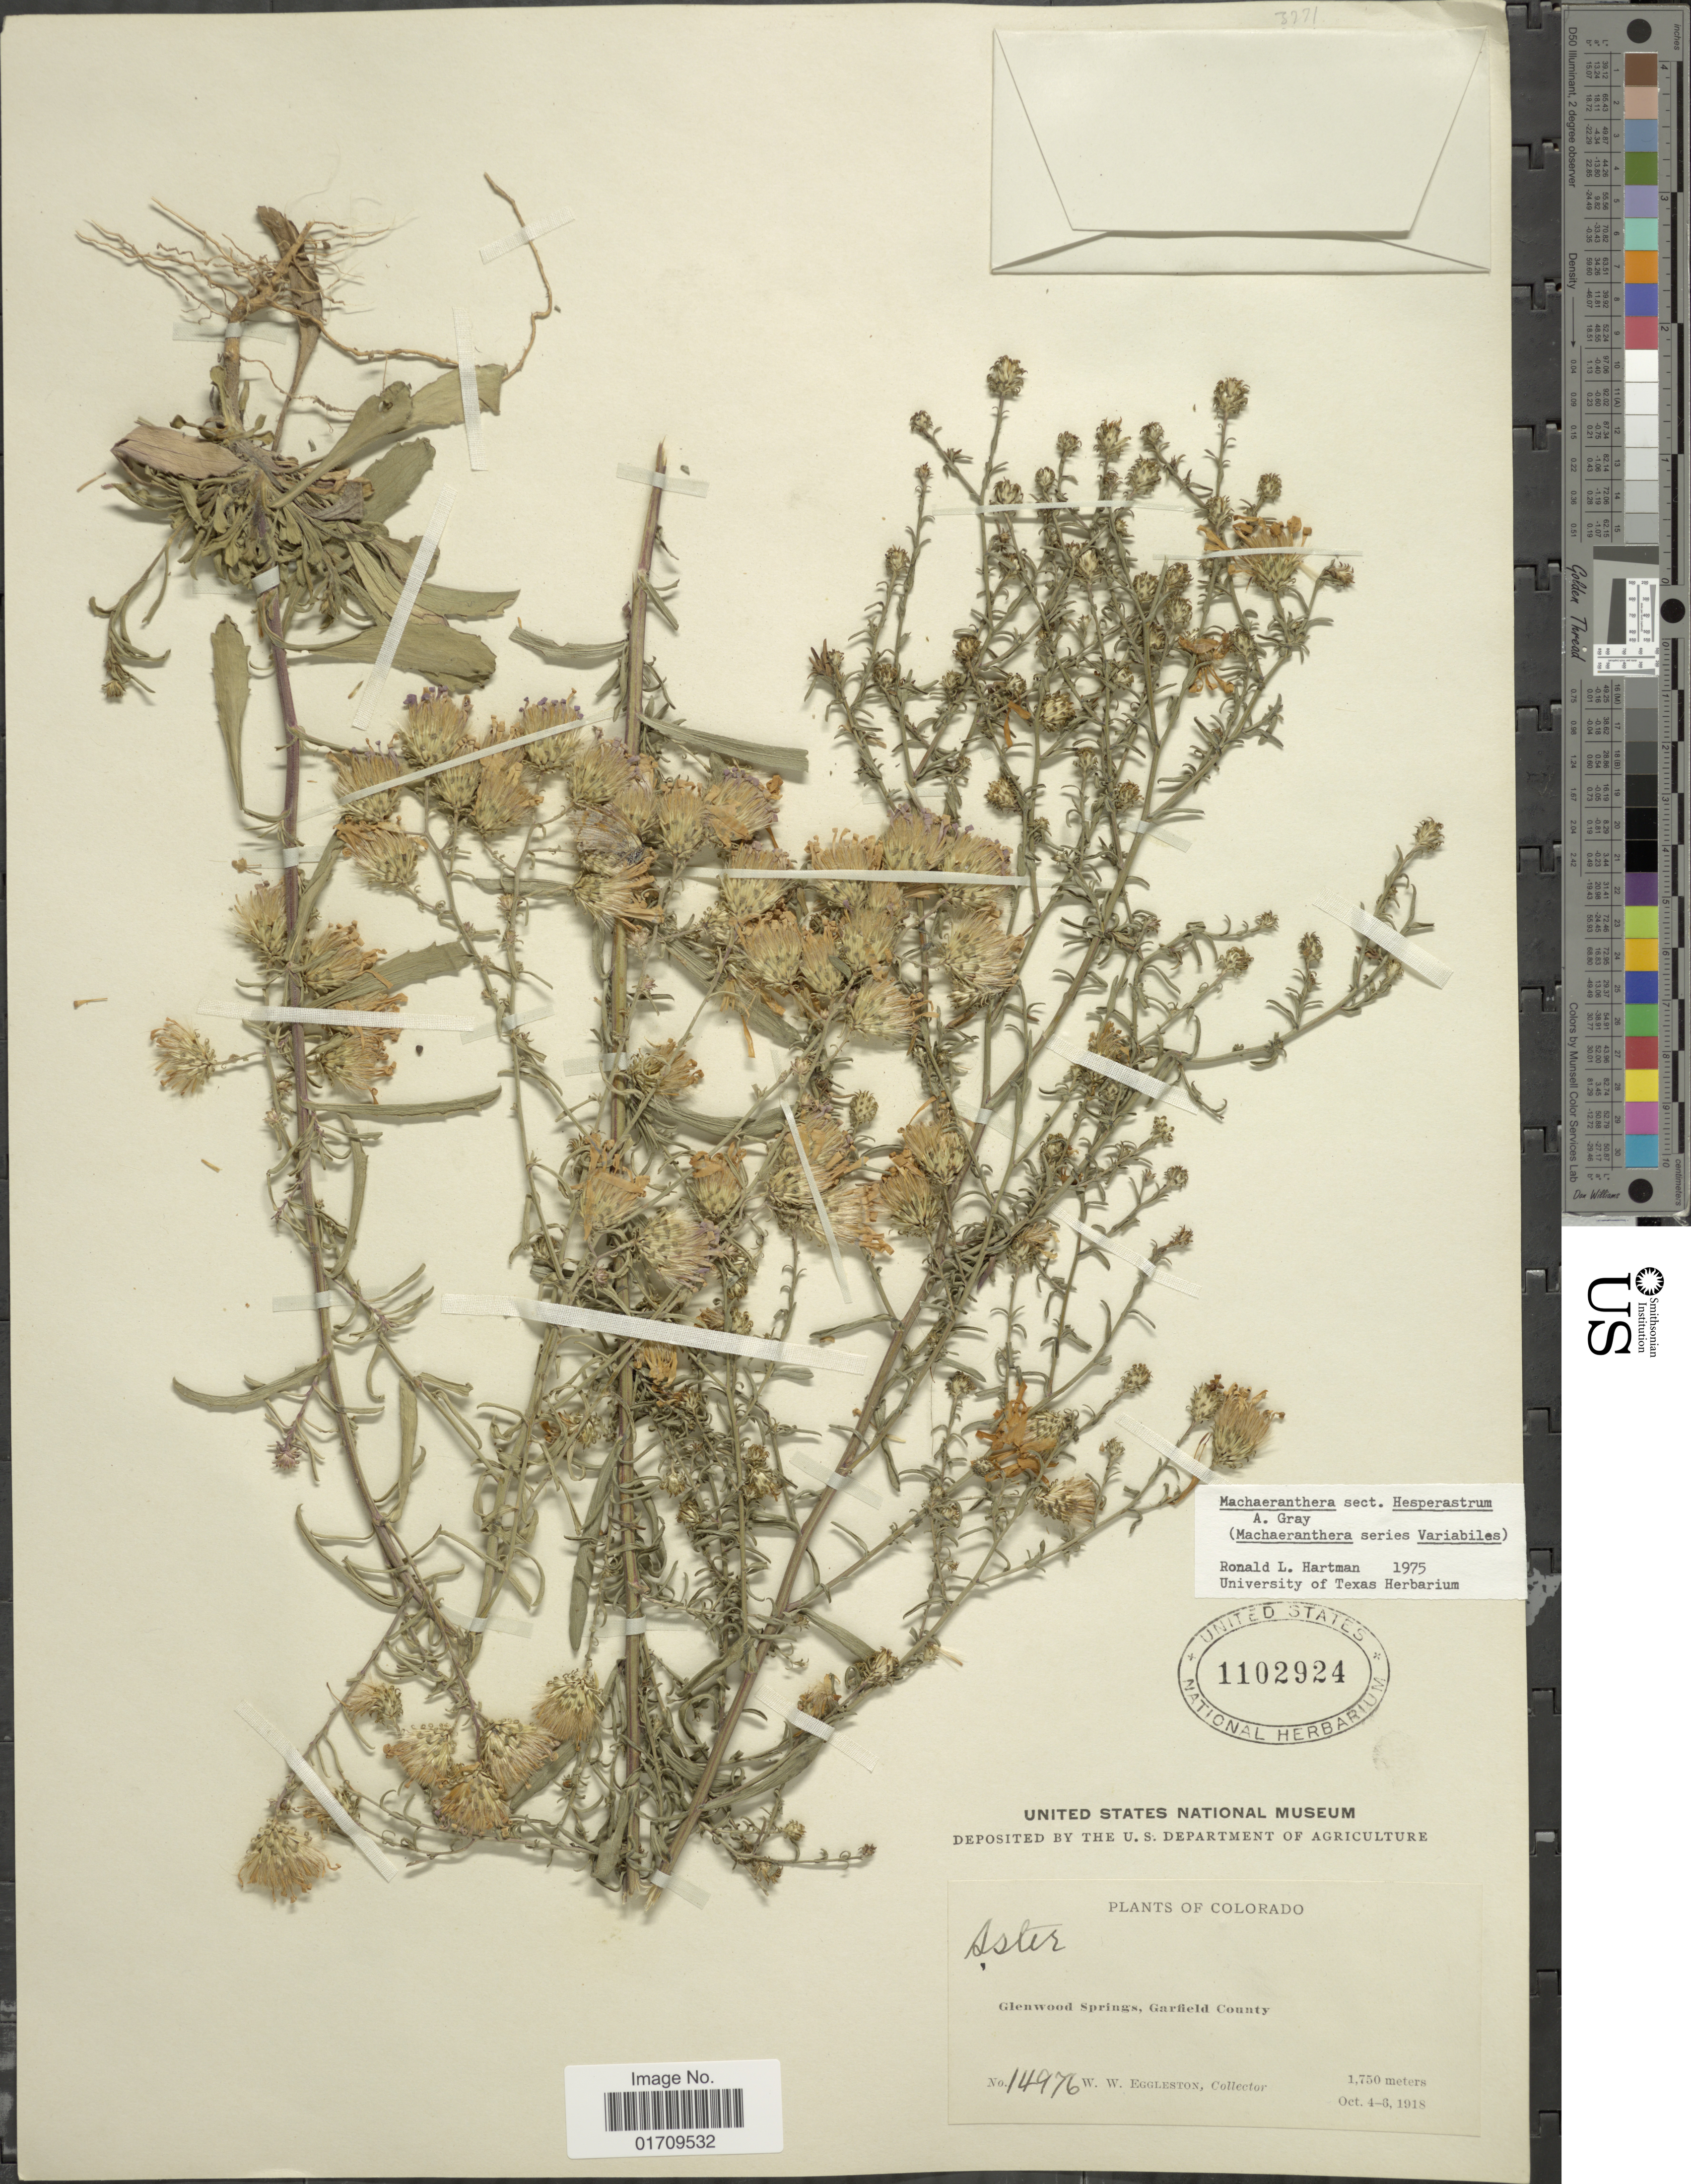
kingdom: Plantae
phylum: Tracheophyta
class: Magnoliopsida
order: Asterales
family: Asteraceae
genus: Machaeranthera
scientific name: Machaeranthera sp.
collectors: W. W. Eggleston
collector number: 14976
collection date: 1918-10-04/1918-10-06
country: United States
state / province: Colorado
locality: Glenwood Springs, Garfield County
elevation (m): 1750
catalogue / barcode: US 1102924